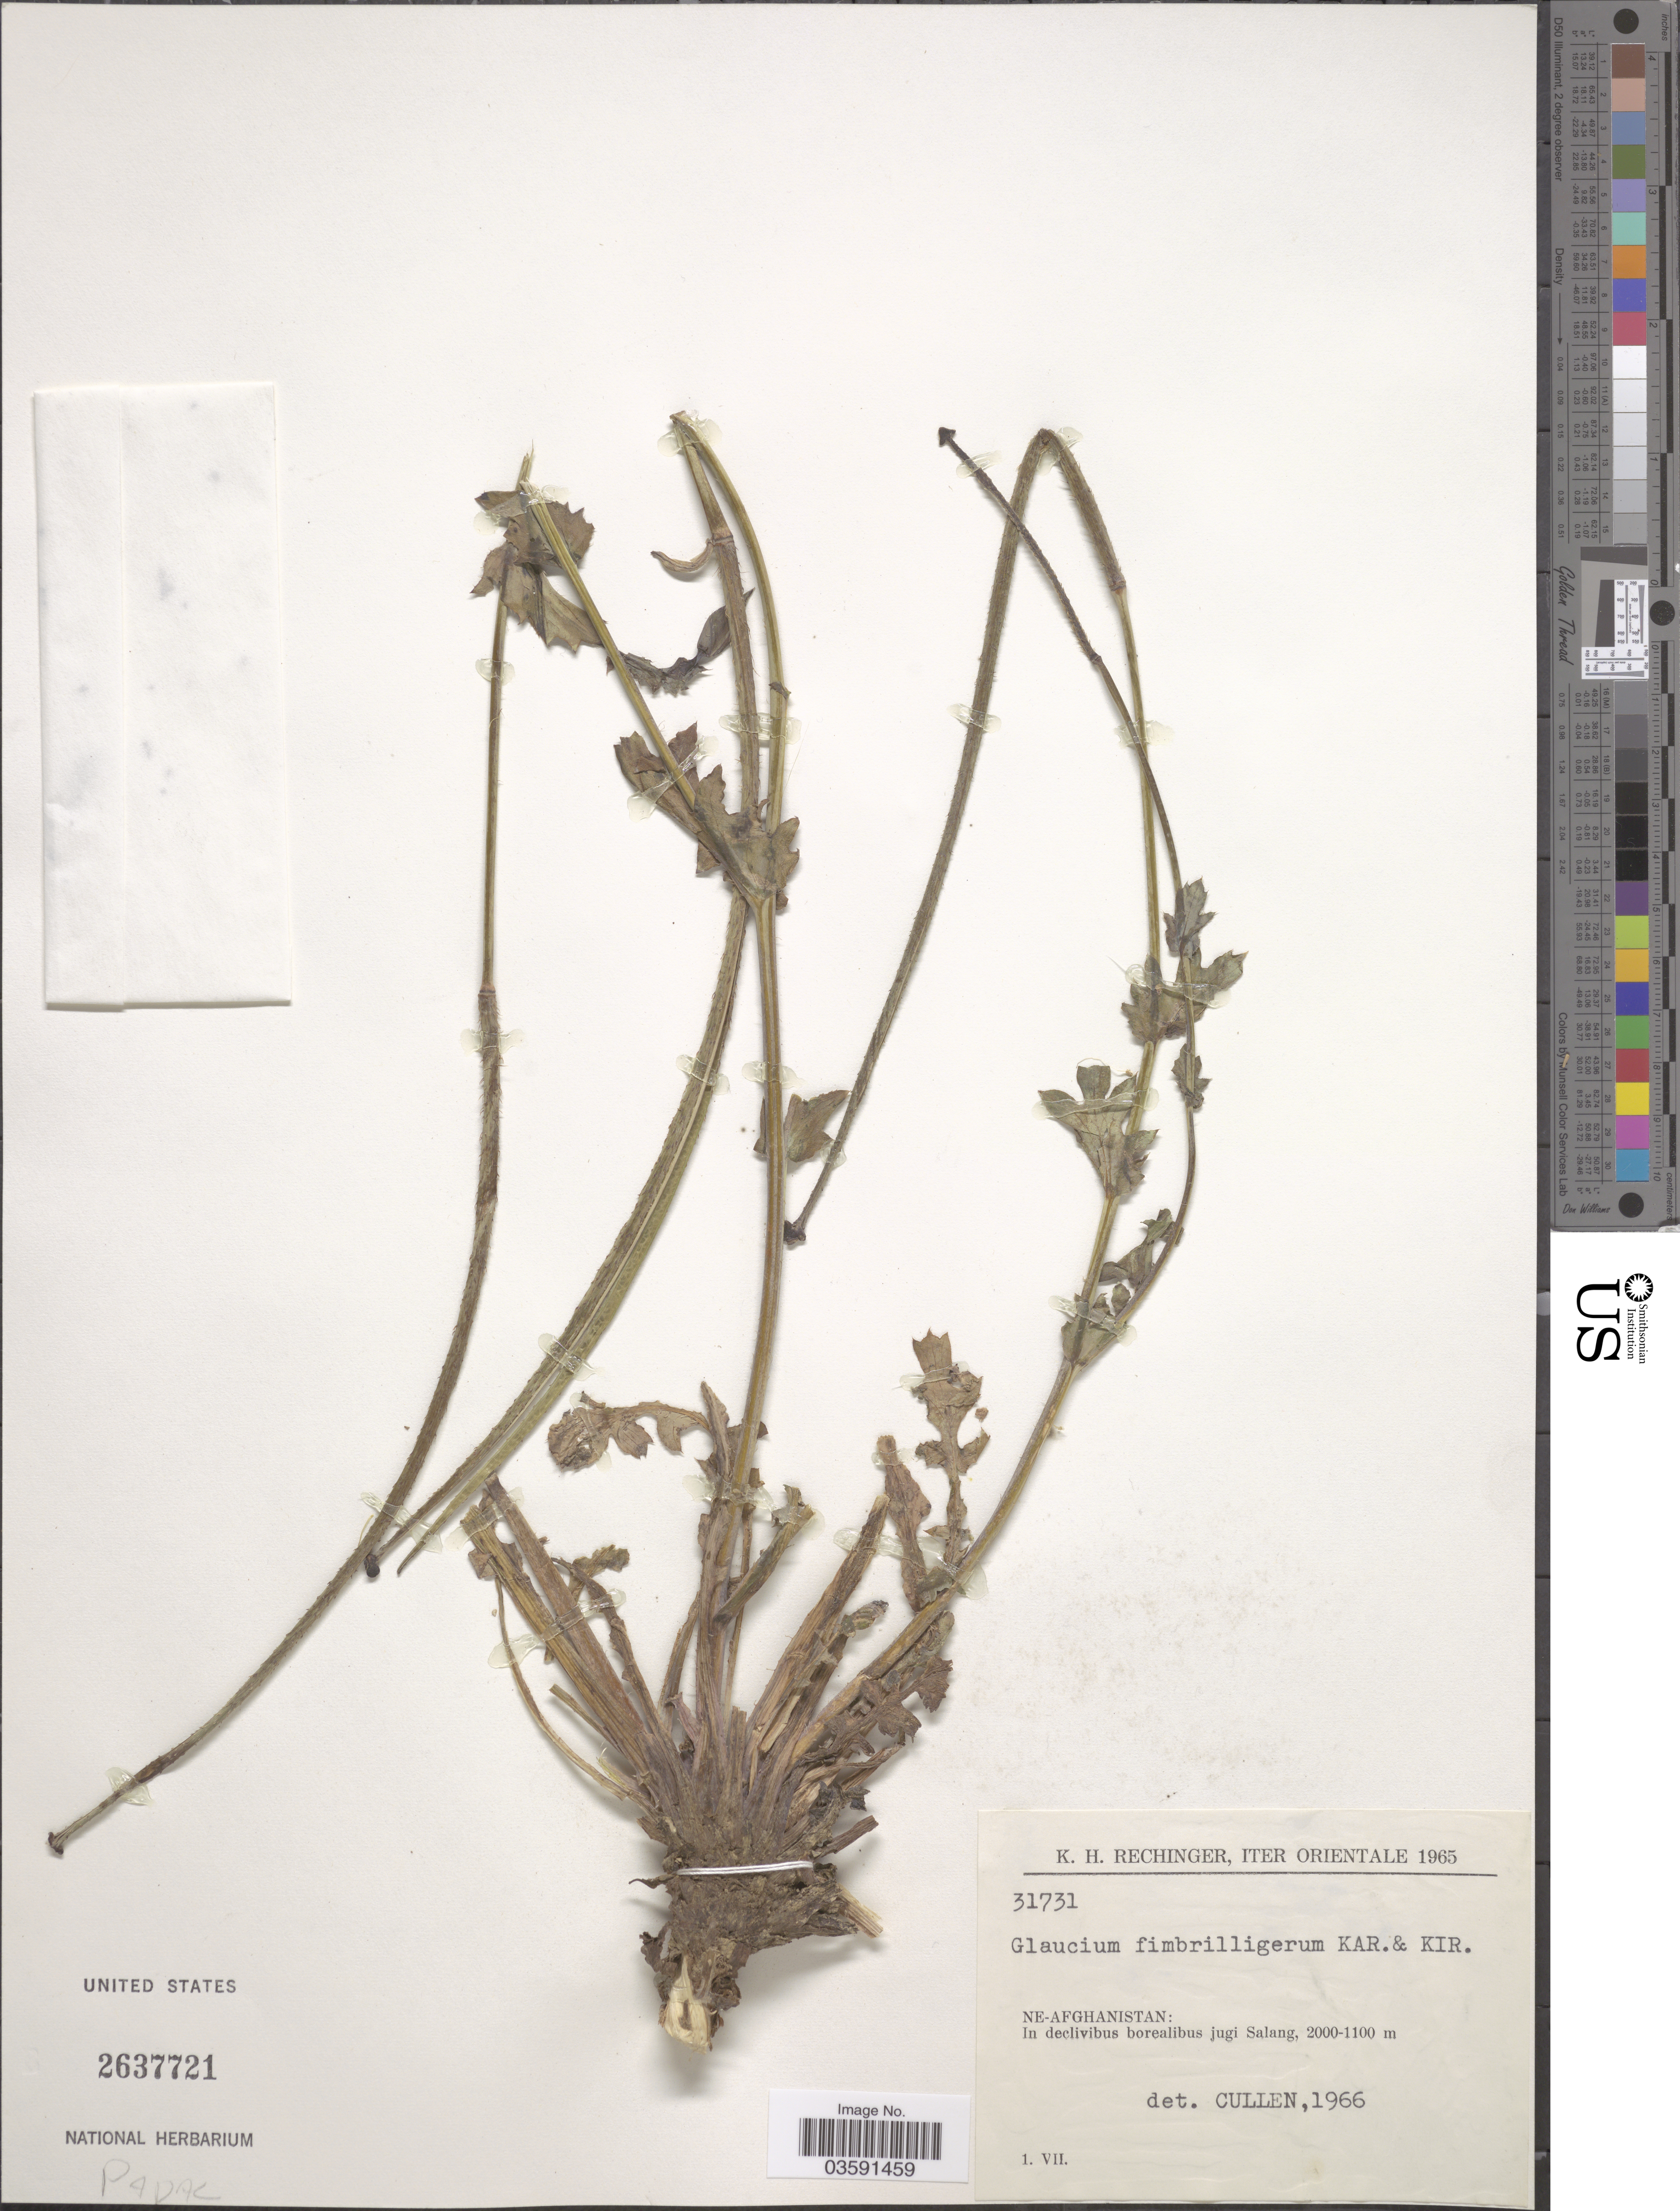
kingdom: Plantae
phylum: Tracheophyta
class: Magnoliopsida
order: Ranunculales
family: Papaveraceae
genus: Glaucium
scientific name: Glaucium fimbrilligerum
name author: Boiss.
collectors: K. H. Rechinger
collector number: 31731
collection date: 1965-07-01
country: Afghanistan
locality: Iter Orientale. NE-Afghanistan: In declivibus borealibus jugi Salang.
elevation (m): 1100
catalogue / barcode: US 2637721